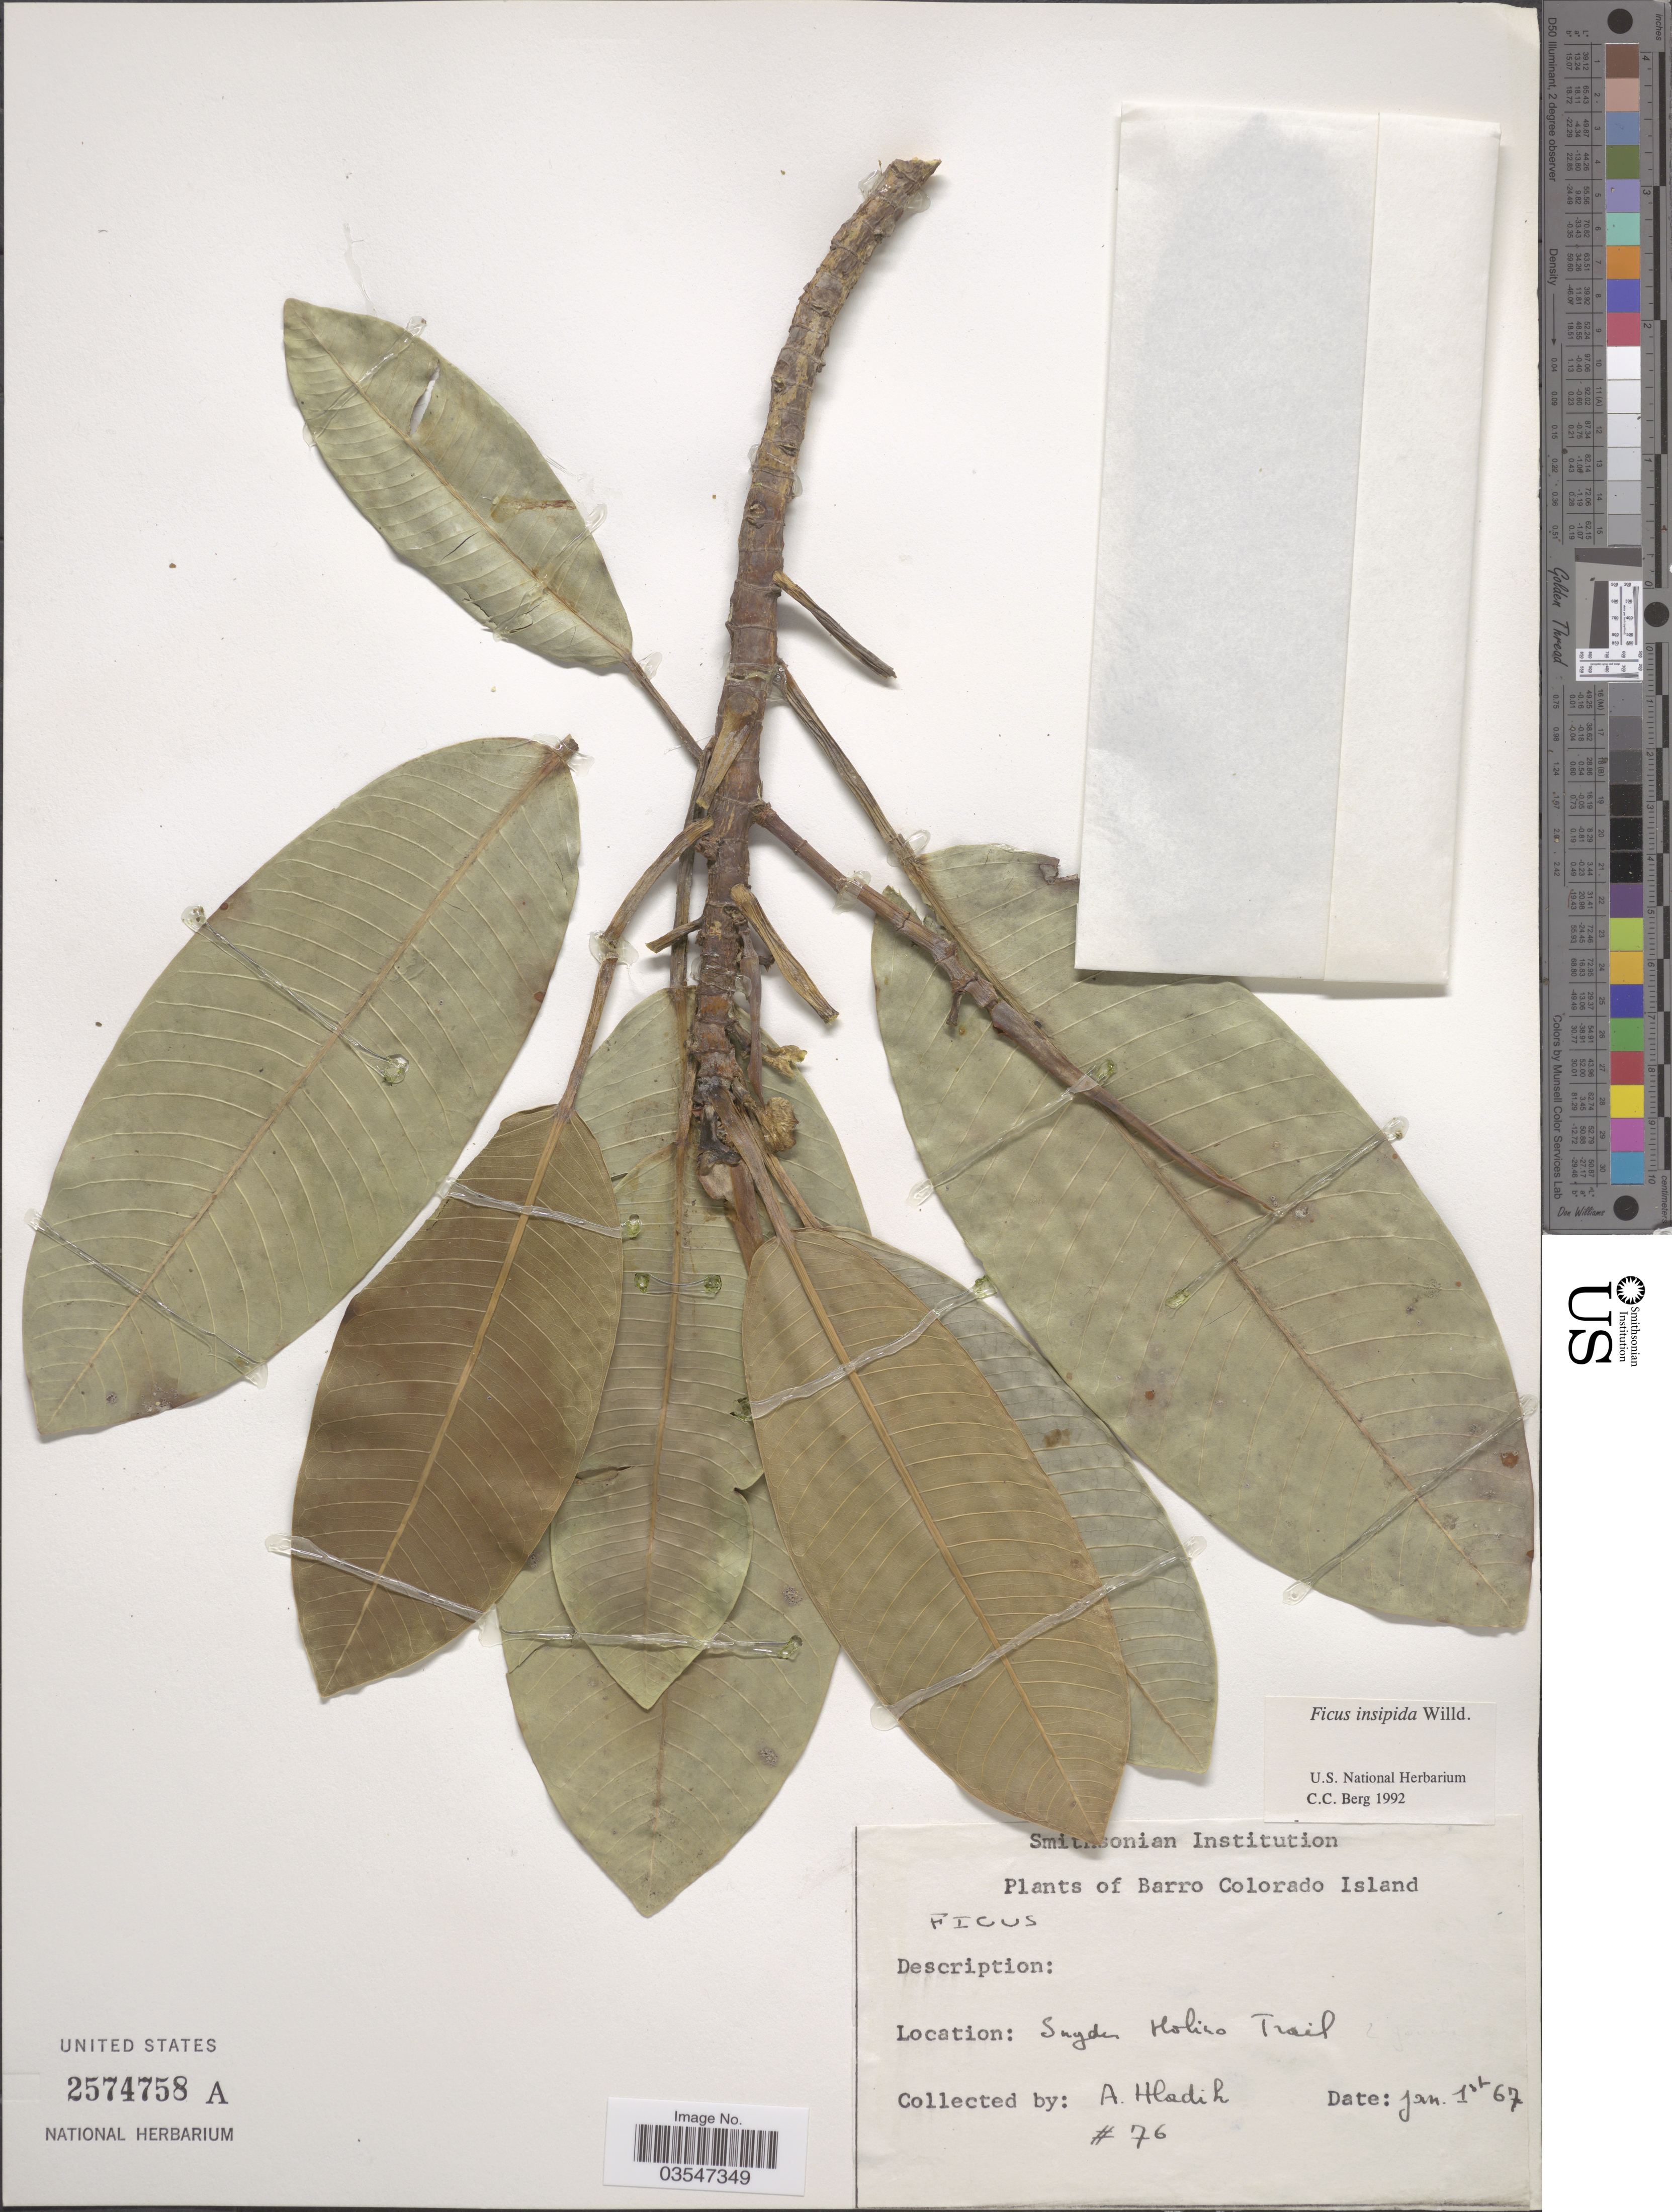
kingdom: Plantae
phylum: Tracheophyta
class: Magnoliopsida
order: Rosales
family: Moraceae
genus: Ficus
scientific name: Ficus insipida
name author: Willd.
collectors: A. Hladik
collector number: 76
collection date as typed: Transcribed d/m/y: 1/1/67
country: Panama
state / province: Panamá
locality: Barro Colorado Island. Snyder Holino Trail.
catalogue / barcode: US 2574758A